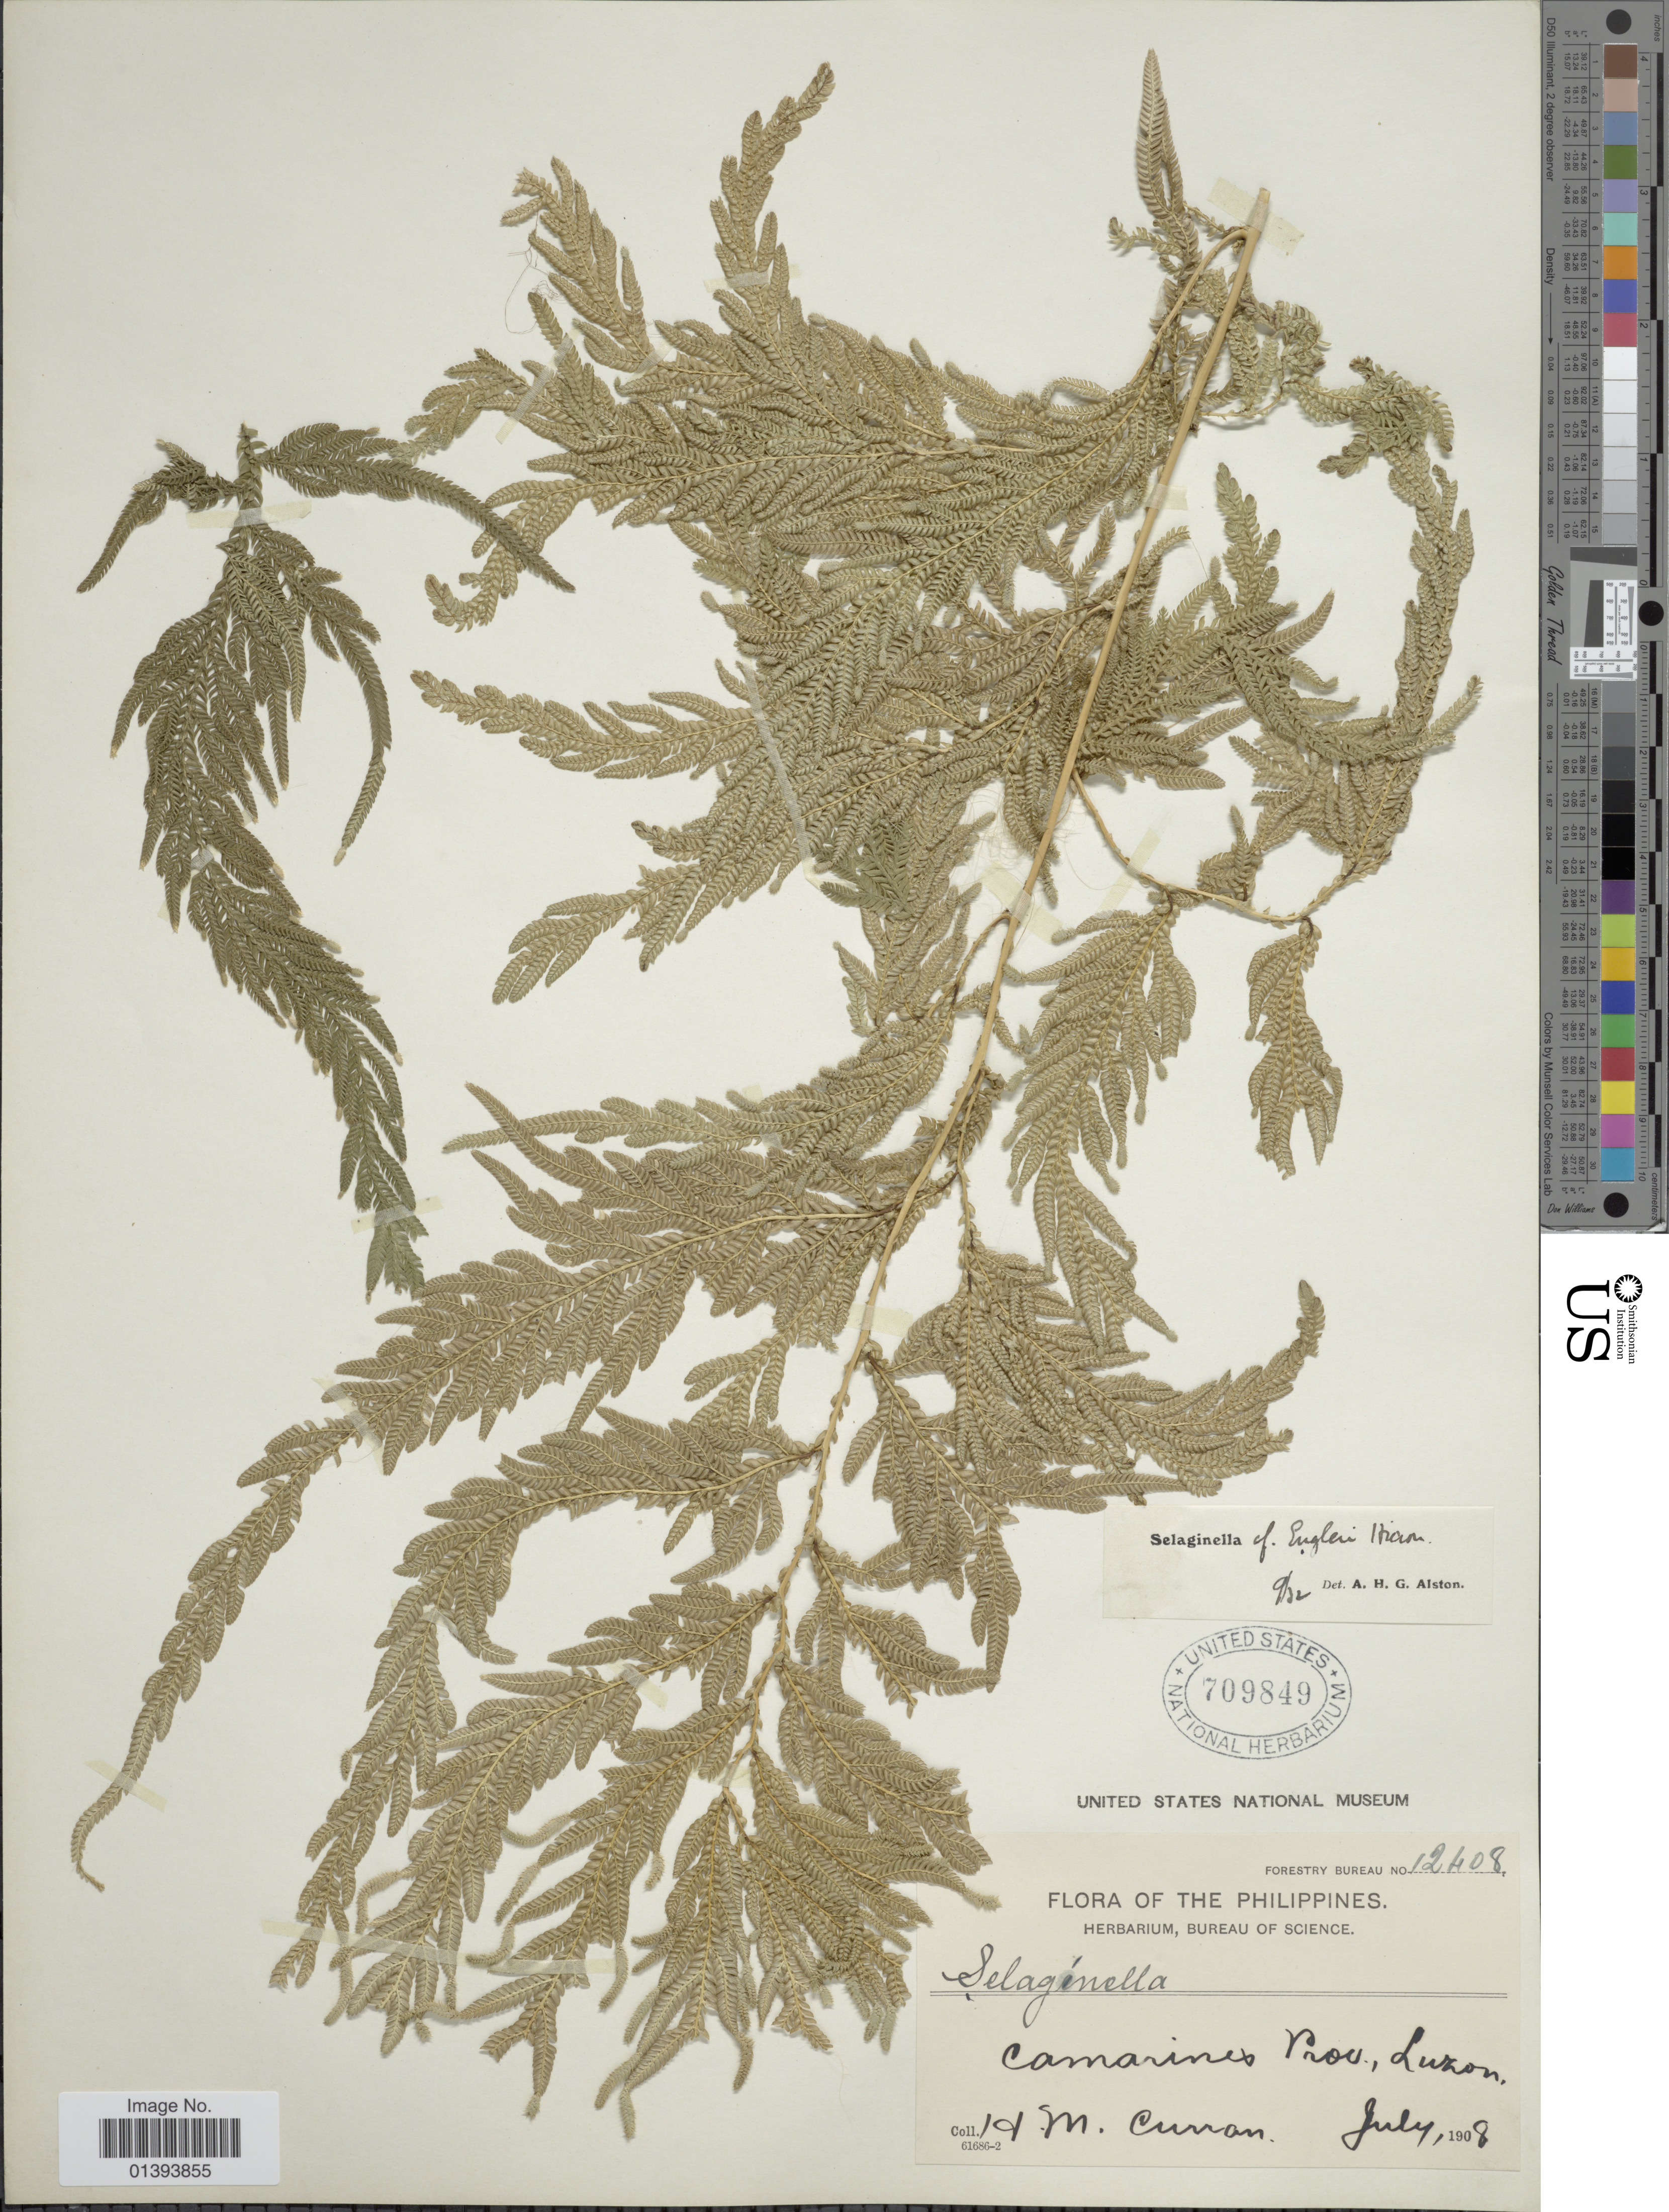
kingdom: Plantae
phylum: Tracheophyta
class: Lycopodiopsida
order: Selaginellales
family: Selaginellaceae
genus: Selaginella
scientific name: Selaginella engleri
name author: Hieron.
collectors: H. M. Curran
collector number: Forestry Bureau 12408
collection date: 1908-07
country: Philippines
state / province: Central Luzon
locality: Camarines prov. Luzon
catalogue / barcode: US 709849